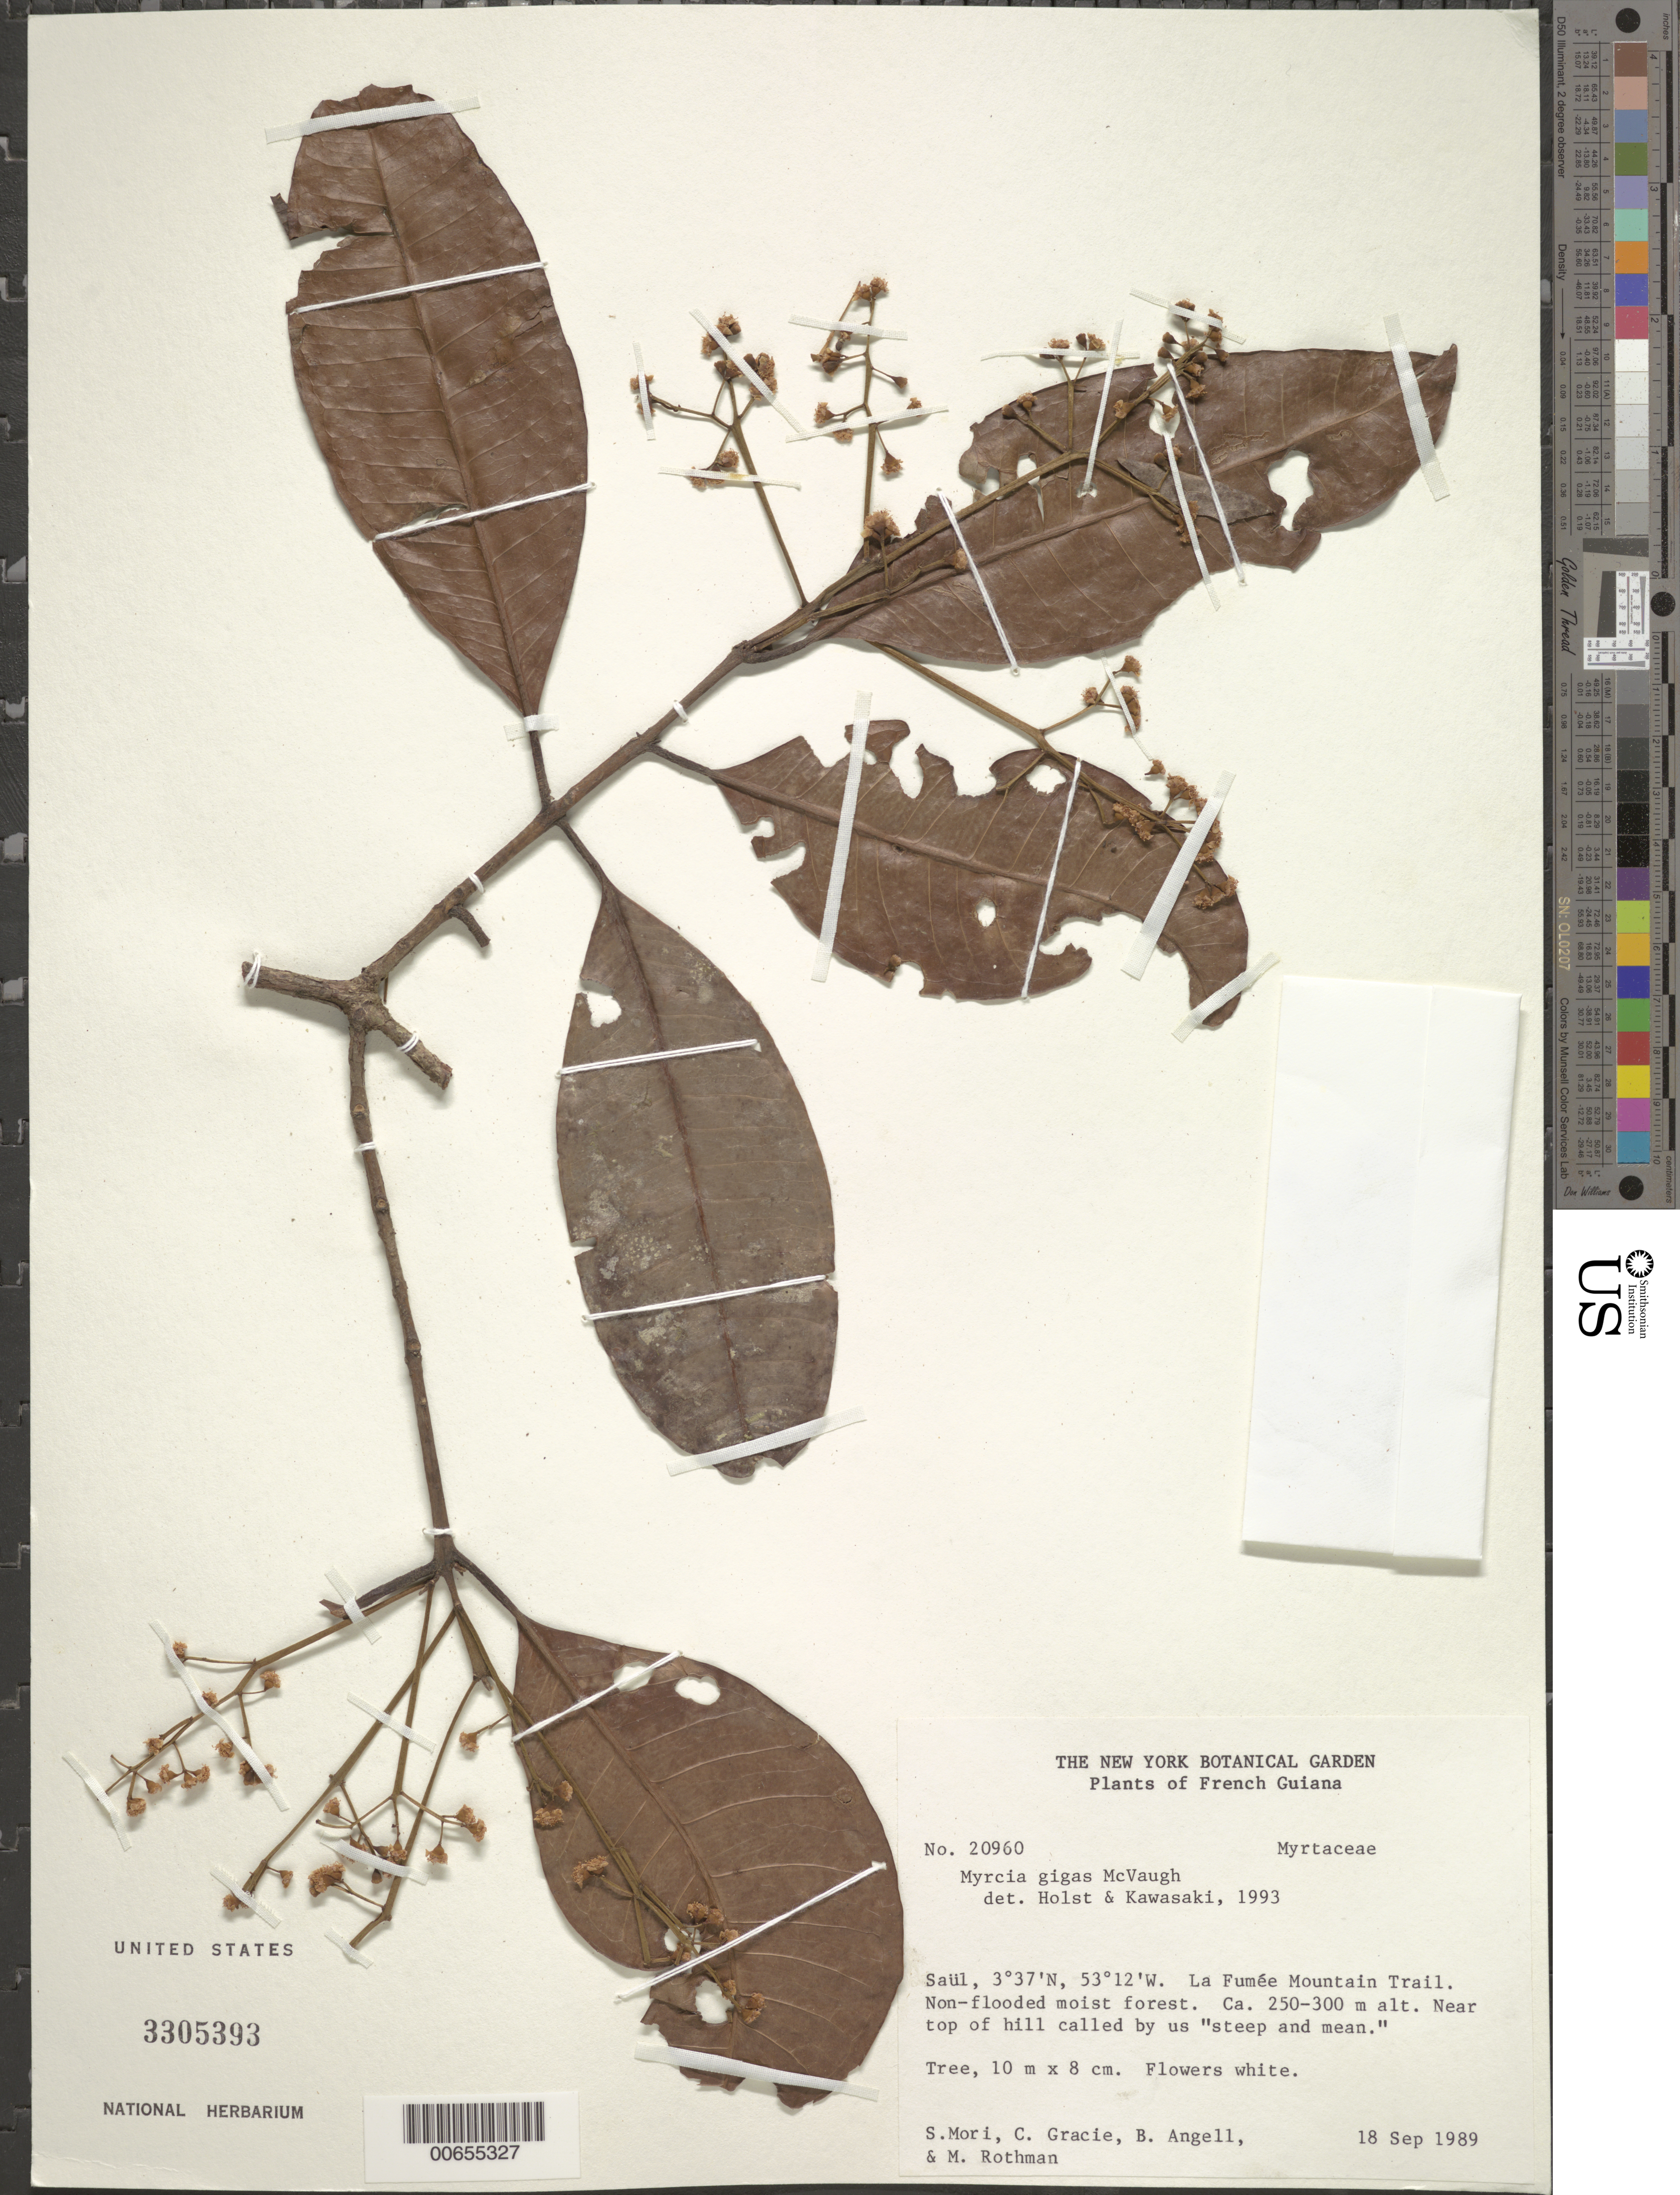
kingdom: Plantae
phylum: Tracheophyta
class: Magnoliopsida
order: Myrtales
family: Myrtaceae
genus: Myrcia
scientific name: Myrcia gigas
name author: McVaugh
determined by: Holst, Bruce K.; Kawasaki, María L.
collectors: S. Mori, C. A. Gracie, Bobbi Angell, M. Rothman & K. Wrightman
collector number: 20960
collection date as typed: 18-Sep-89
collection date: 1989-09-18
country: French Guiana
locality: Saül, La Fumée Mountain Trail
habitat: Non-flooded moist forest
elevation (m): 250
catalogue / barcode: US 3305393